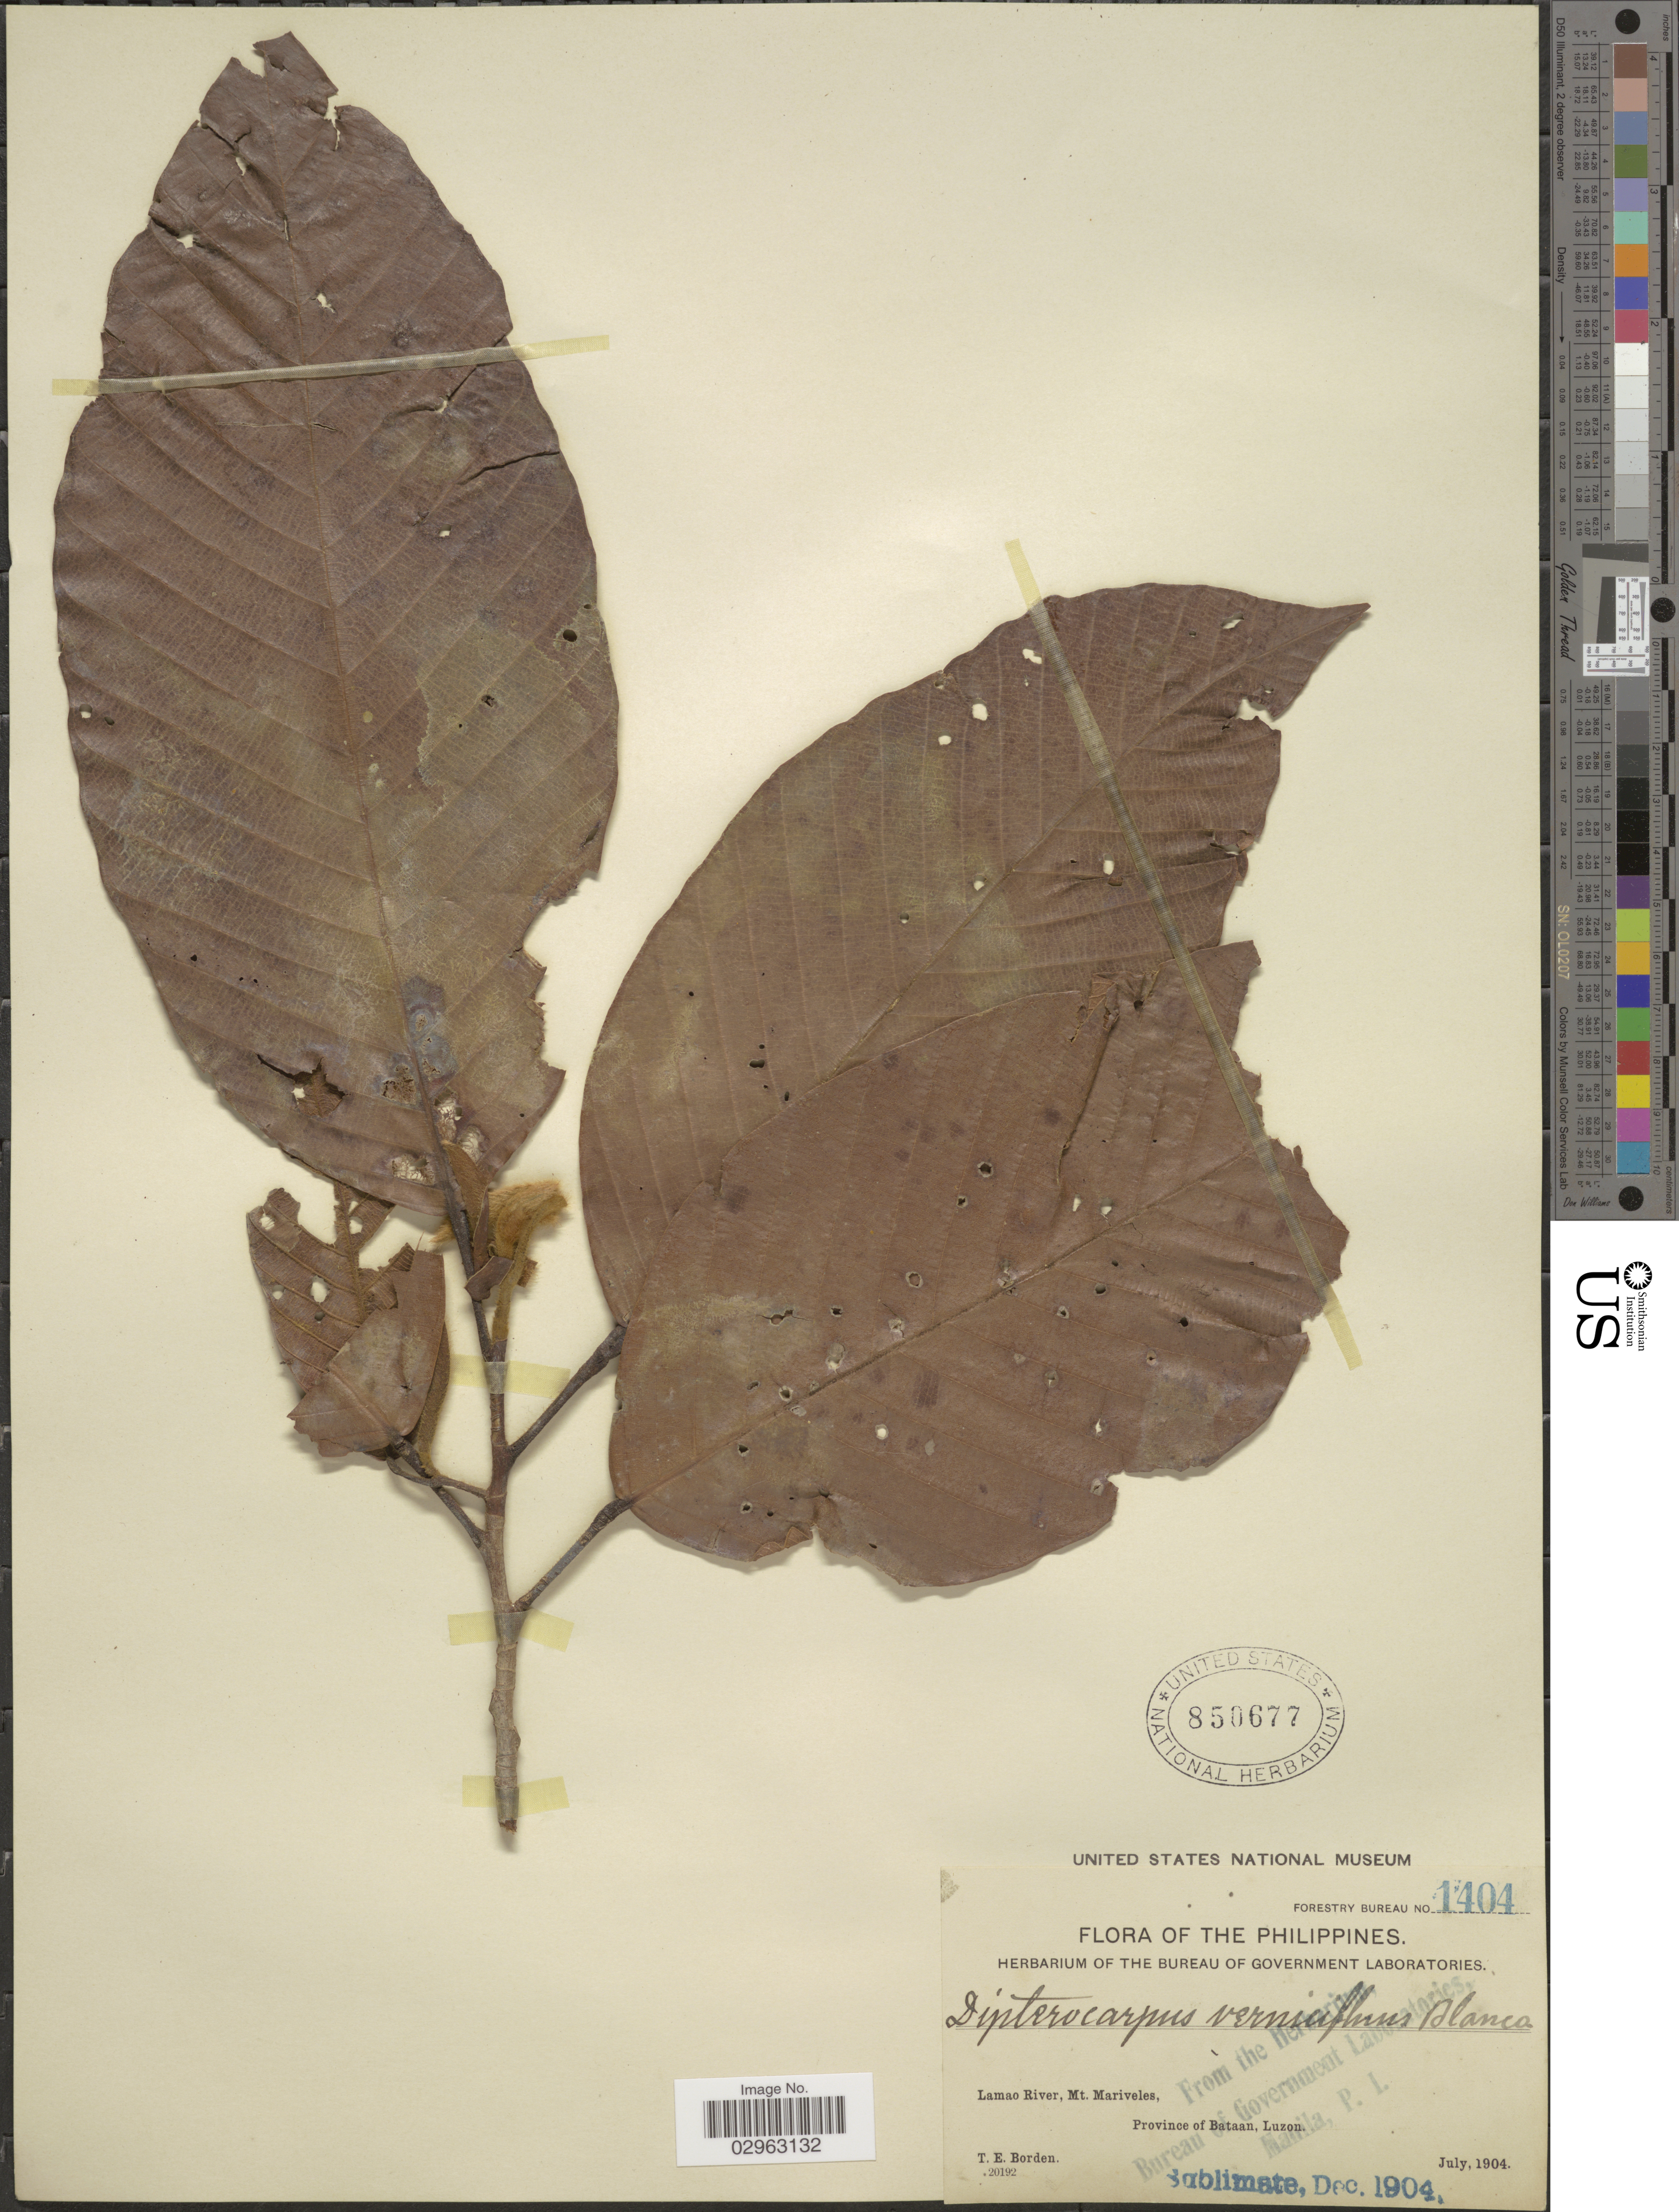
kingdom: Plantae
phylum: Tracheophyta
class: Magnoliopsida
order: Malvales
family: Dipterocarpaceae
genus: Dipterocarpus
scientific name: Dipterocarpus vernicifluus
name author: Blanco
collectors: T. E. Borden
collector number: Forestry Bureau 1404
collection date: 1904-07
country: Philippines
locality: Lamao River, Mt. Mariveles, Province of Bataan, Luzon.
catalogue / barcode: US 850677